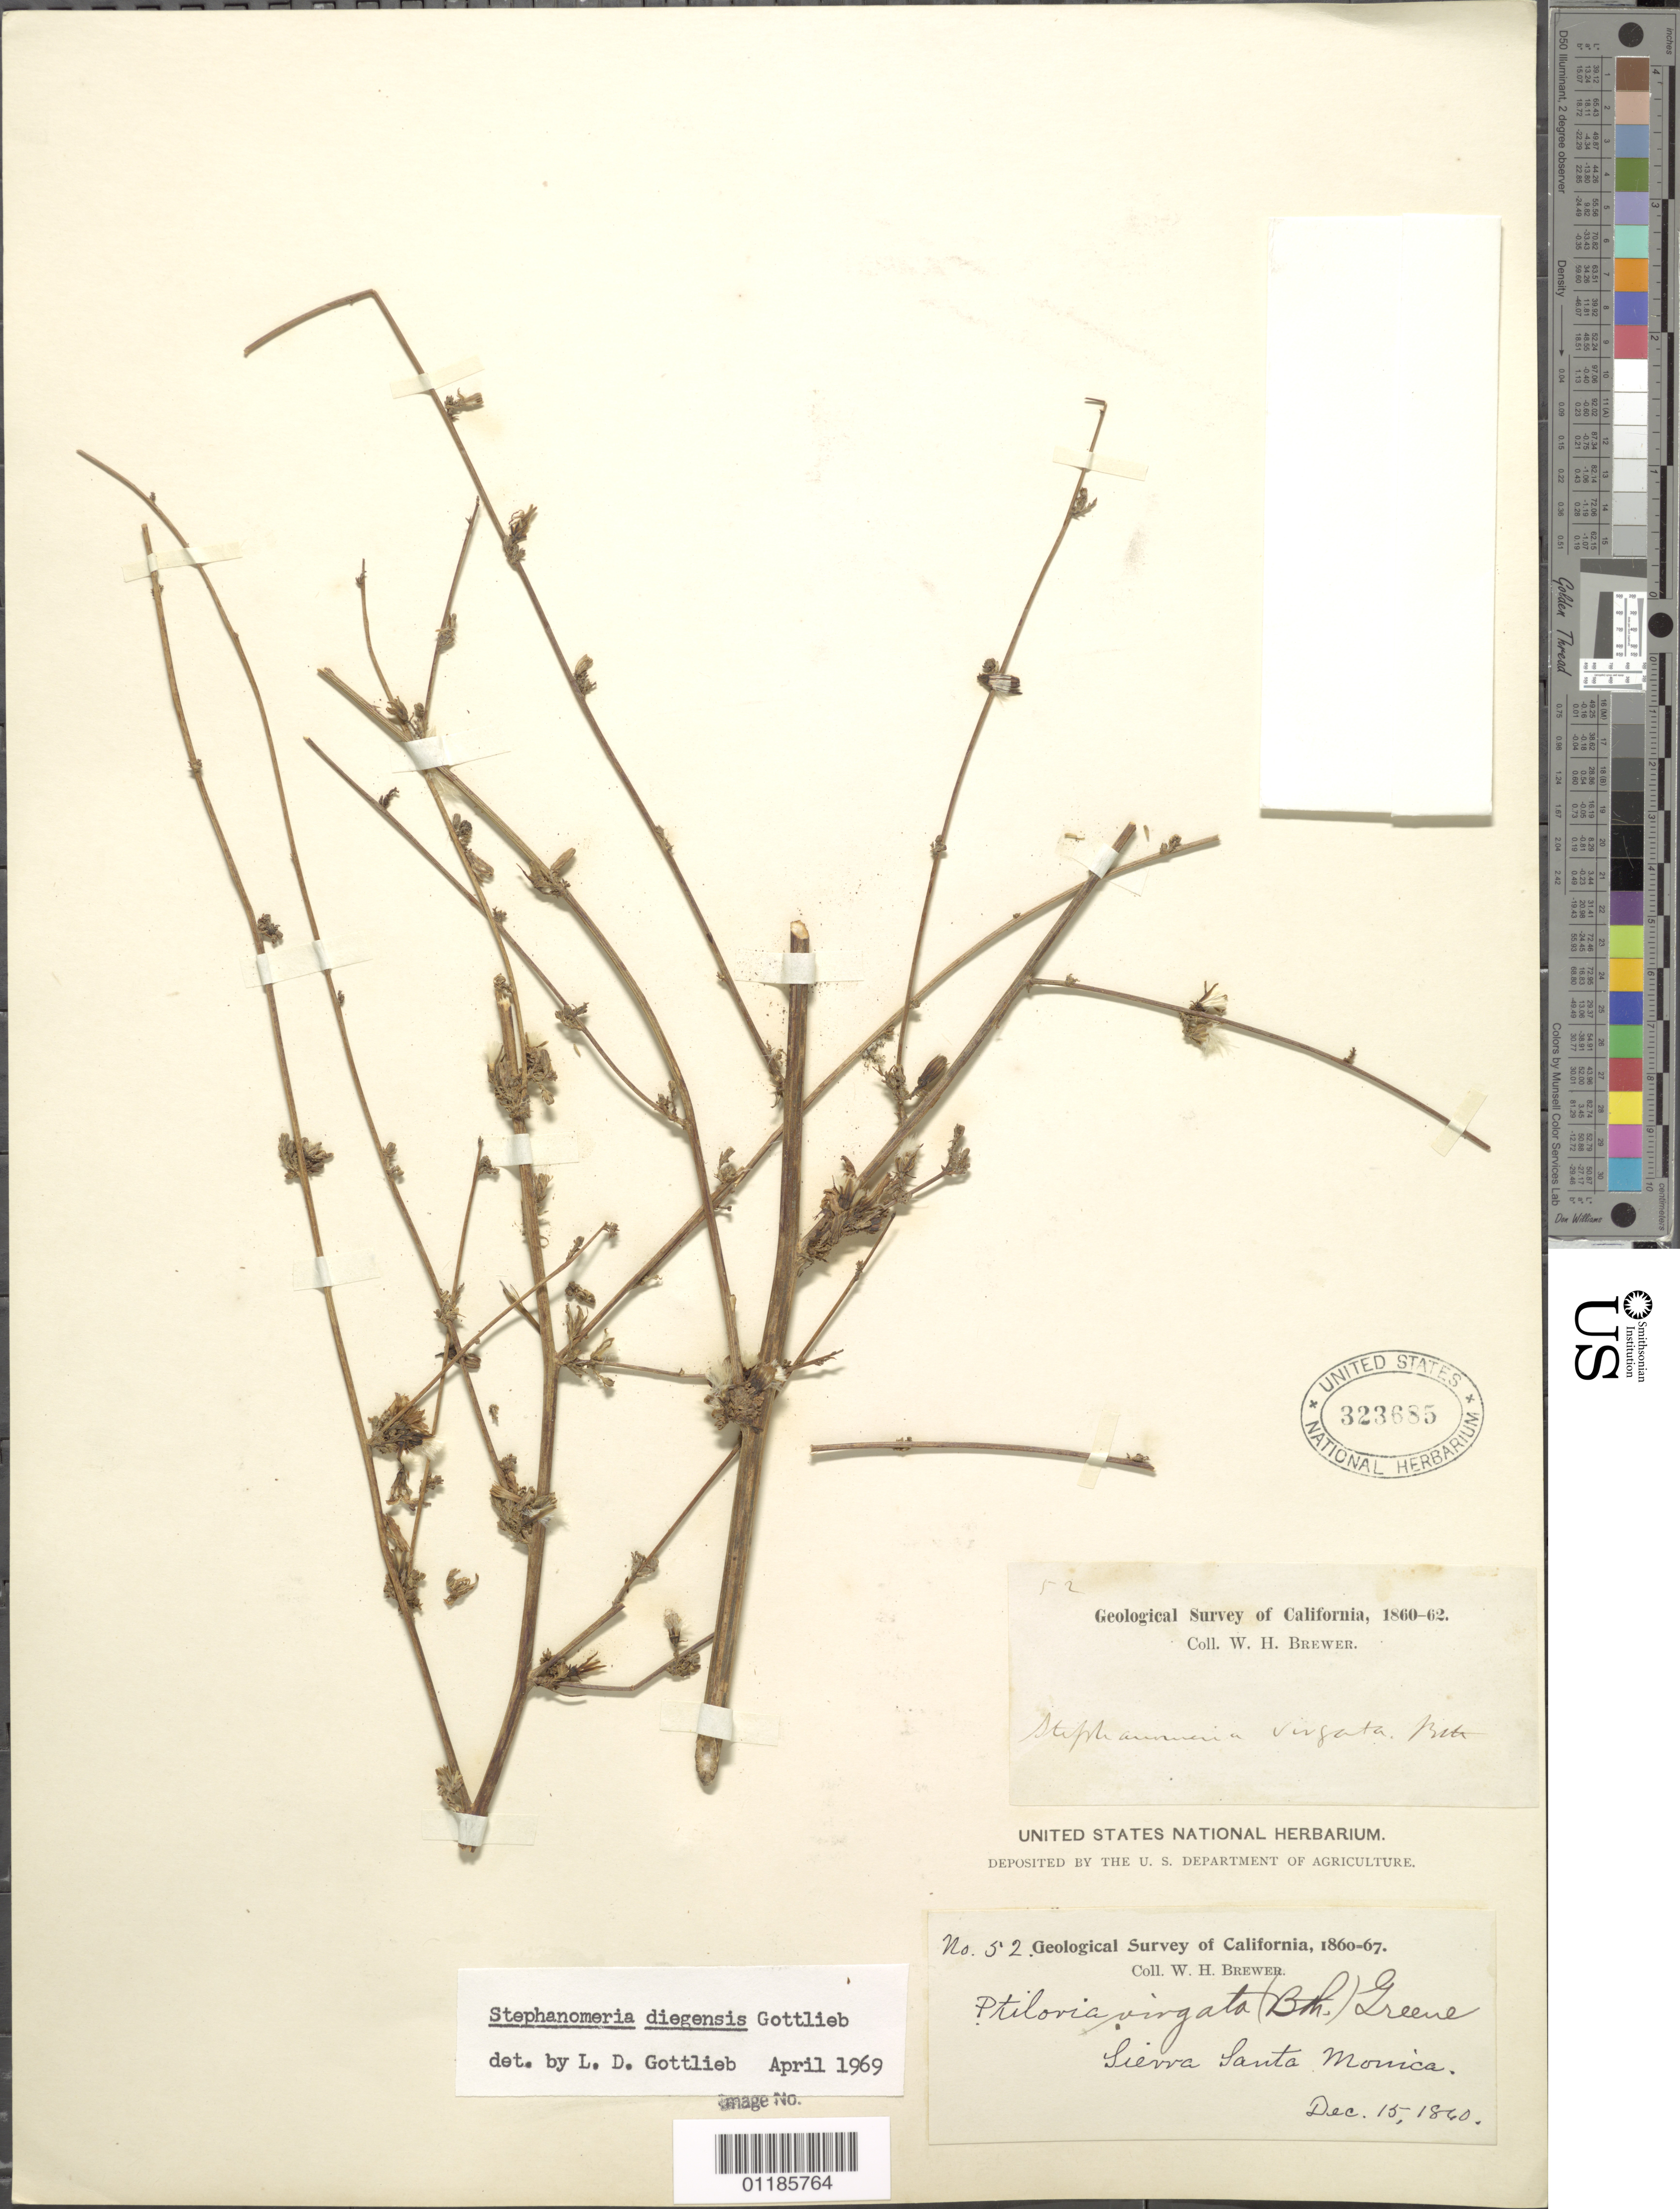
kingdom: Plantae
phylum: Tracheophyta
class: Magnoliopsida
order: Asterales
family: Asteraceae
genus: Stephanomeria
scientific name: Stephanomeria diegensis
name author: Gottlieb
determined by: Gottlieb, L. D.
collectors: W. H. Brewer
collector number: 52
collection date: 1860-12-15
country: United States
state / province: California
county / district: Los Angeles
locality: Sierra Santa Monica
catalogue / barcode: US 323685